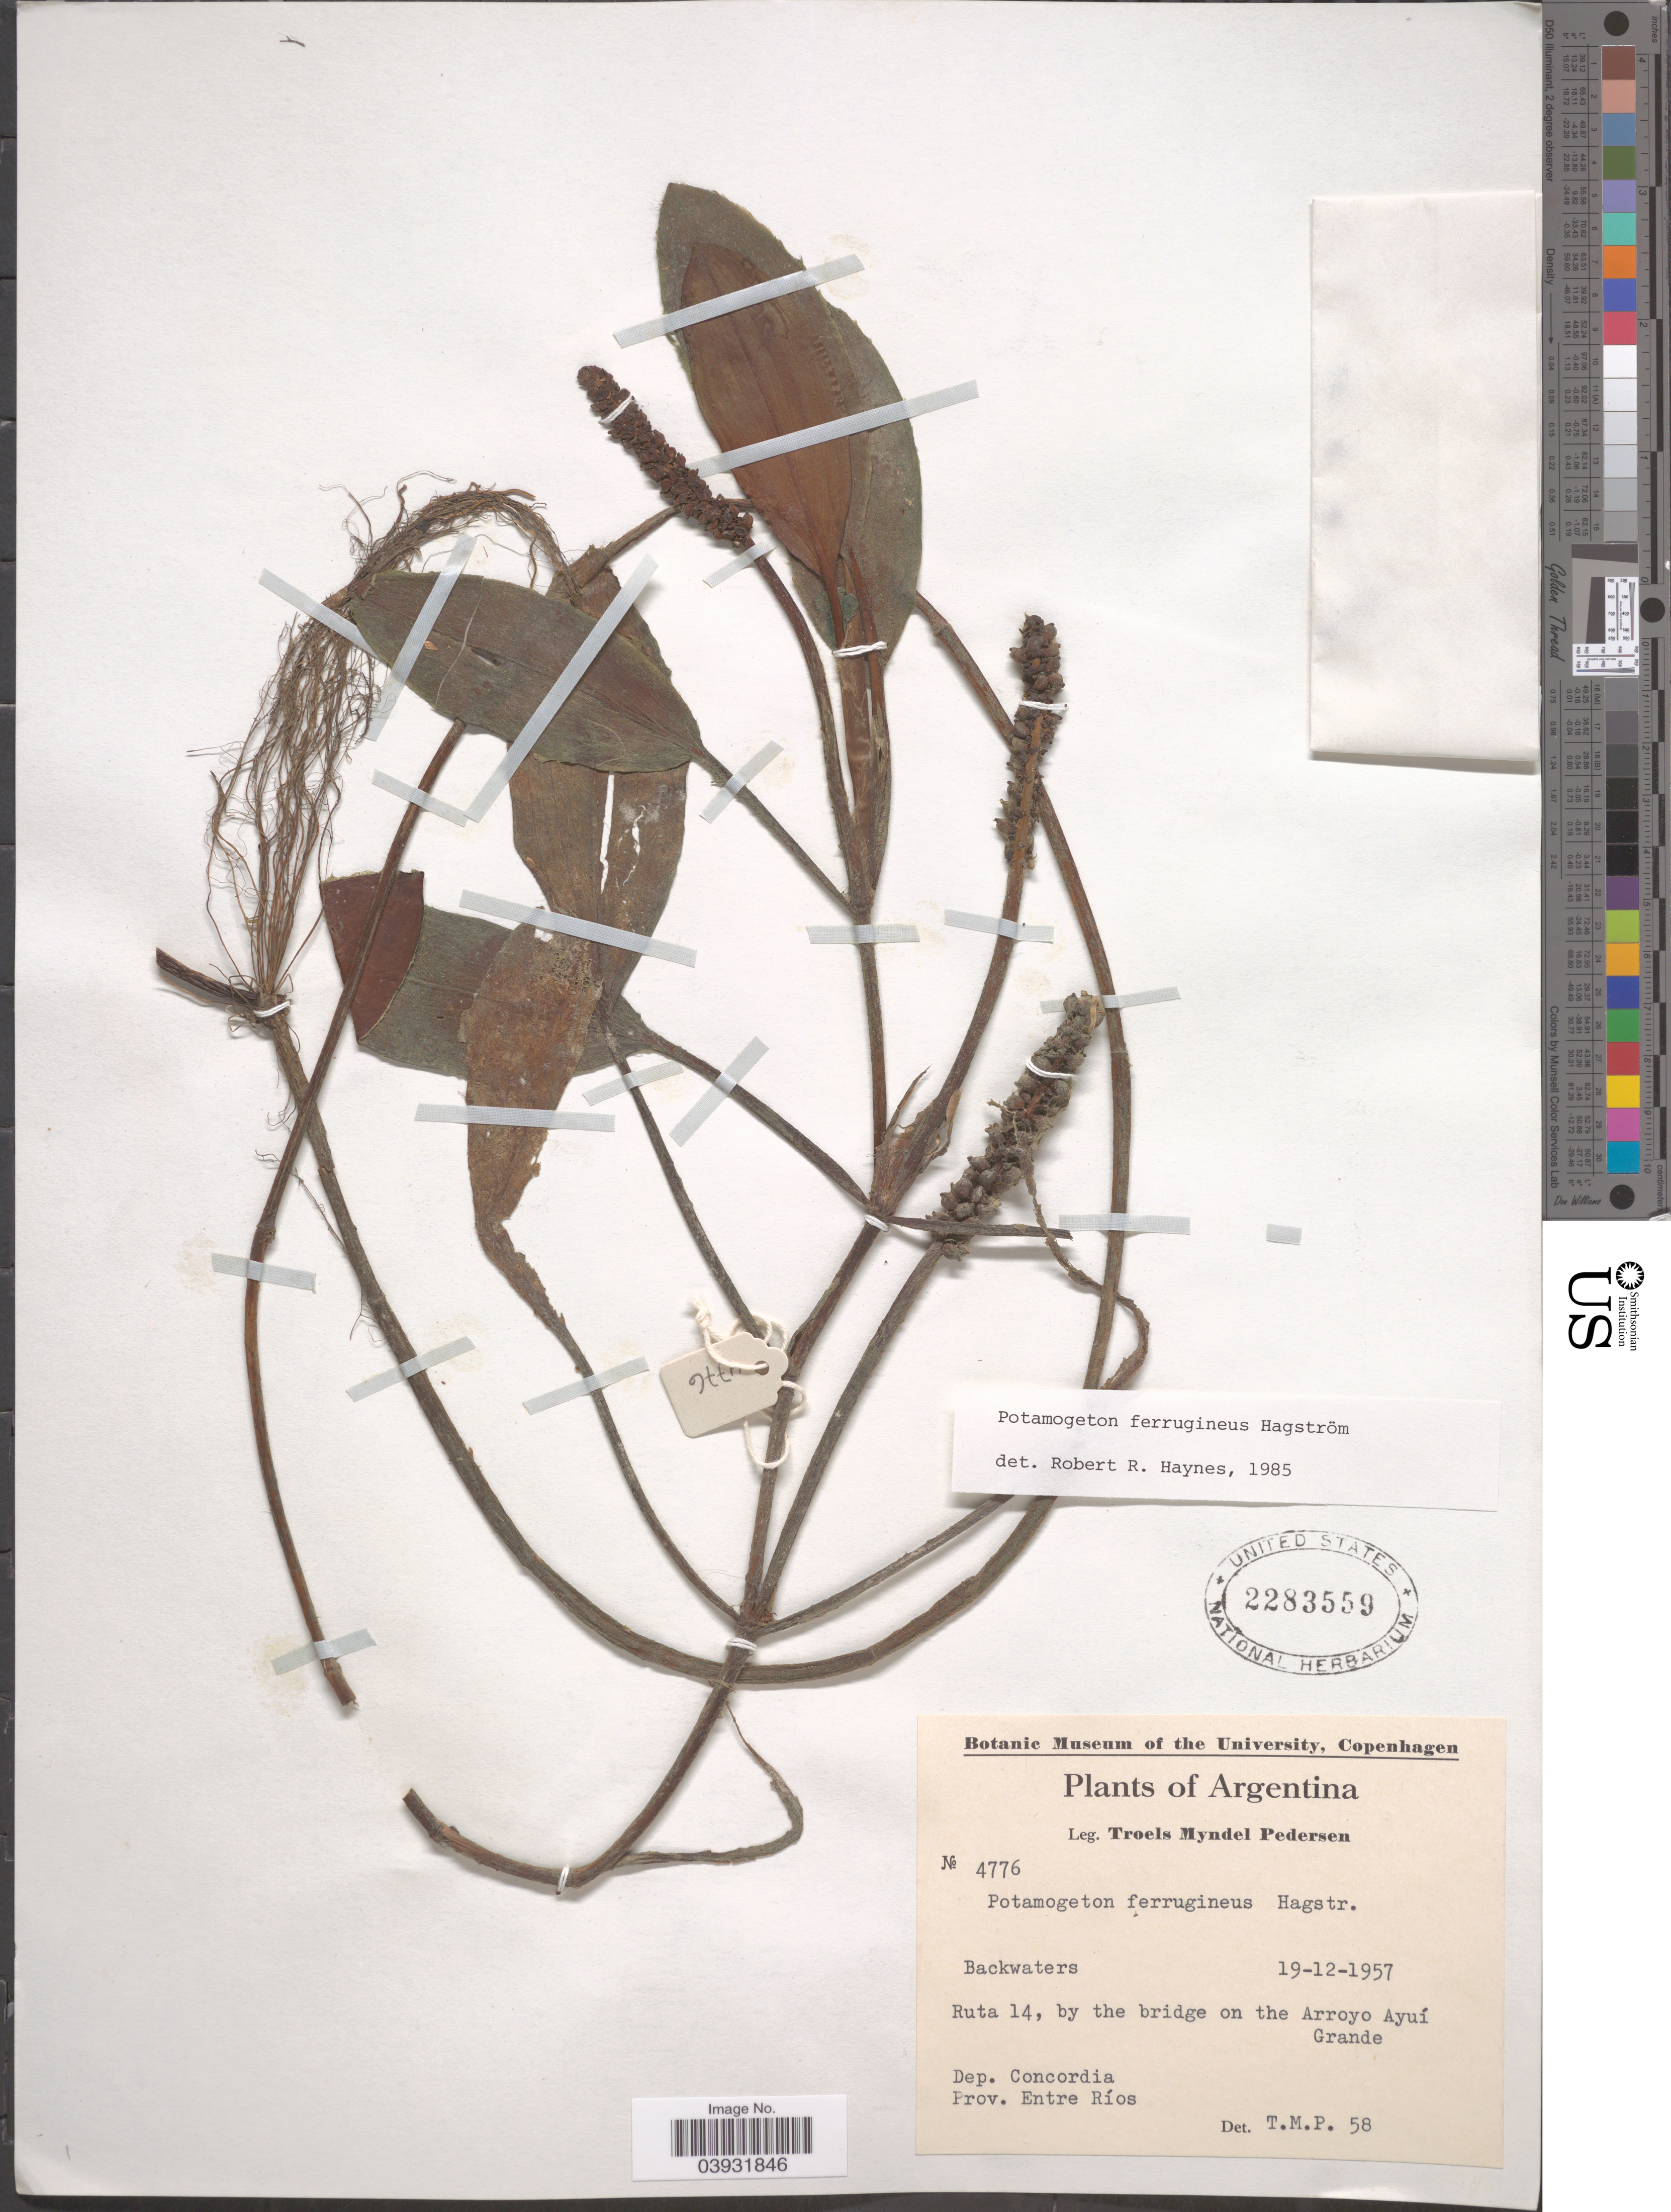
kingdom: Plantae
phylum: Tracheophyta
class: Liliopsida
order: Alismatales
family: Potamogetonaceae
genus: Potamogeton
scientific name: Potamogeton ferrugineus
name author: Hagstr.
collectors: T. Pederson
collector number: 4776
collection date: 1957-12-19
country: Argentina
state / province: Entre Rios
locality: Backwaters. Ruta 14, by the bridge on the Arroyo Ayuí Grande. Dep. Concordia.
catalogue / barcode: US 2283559